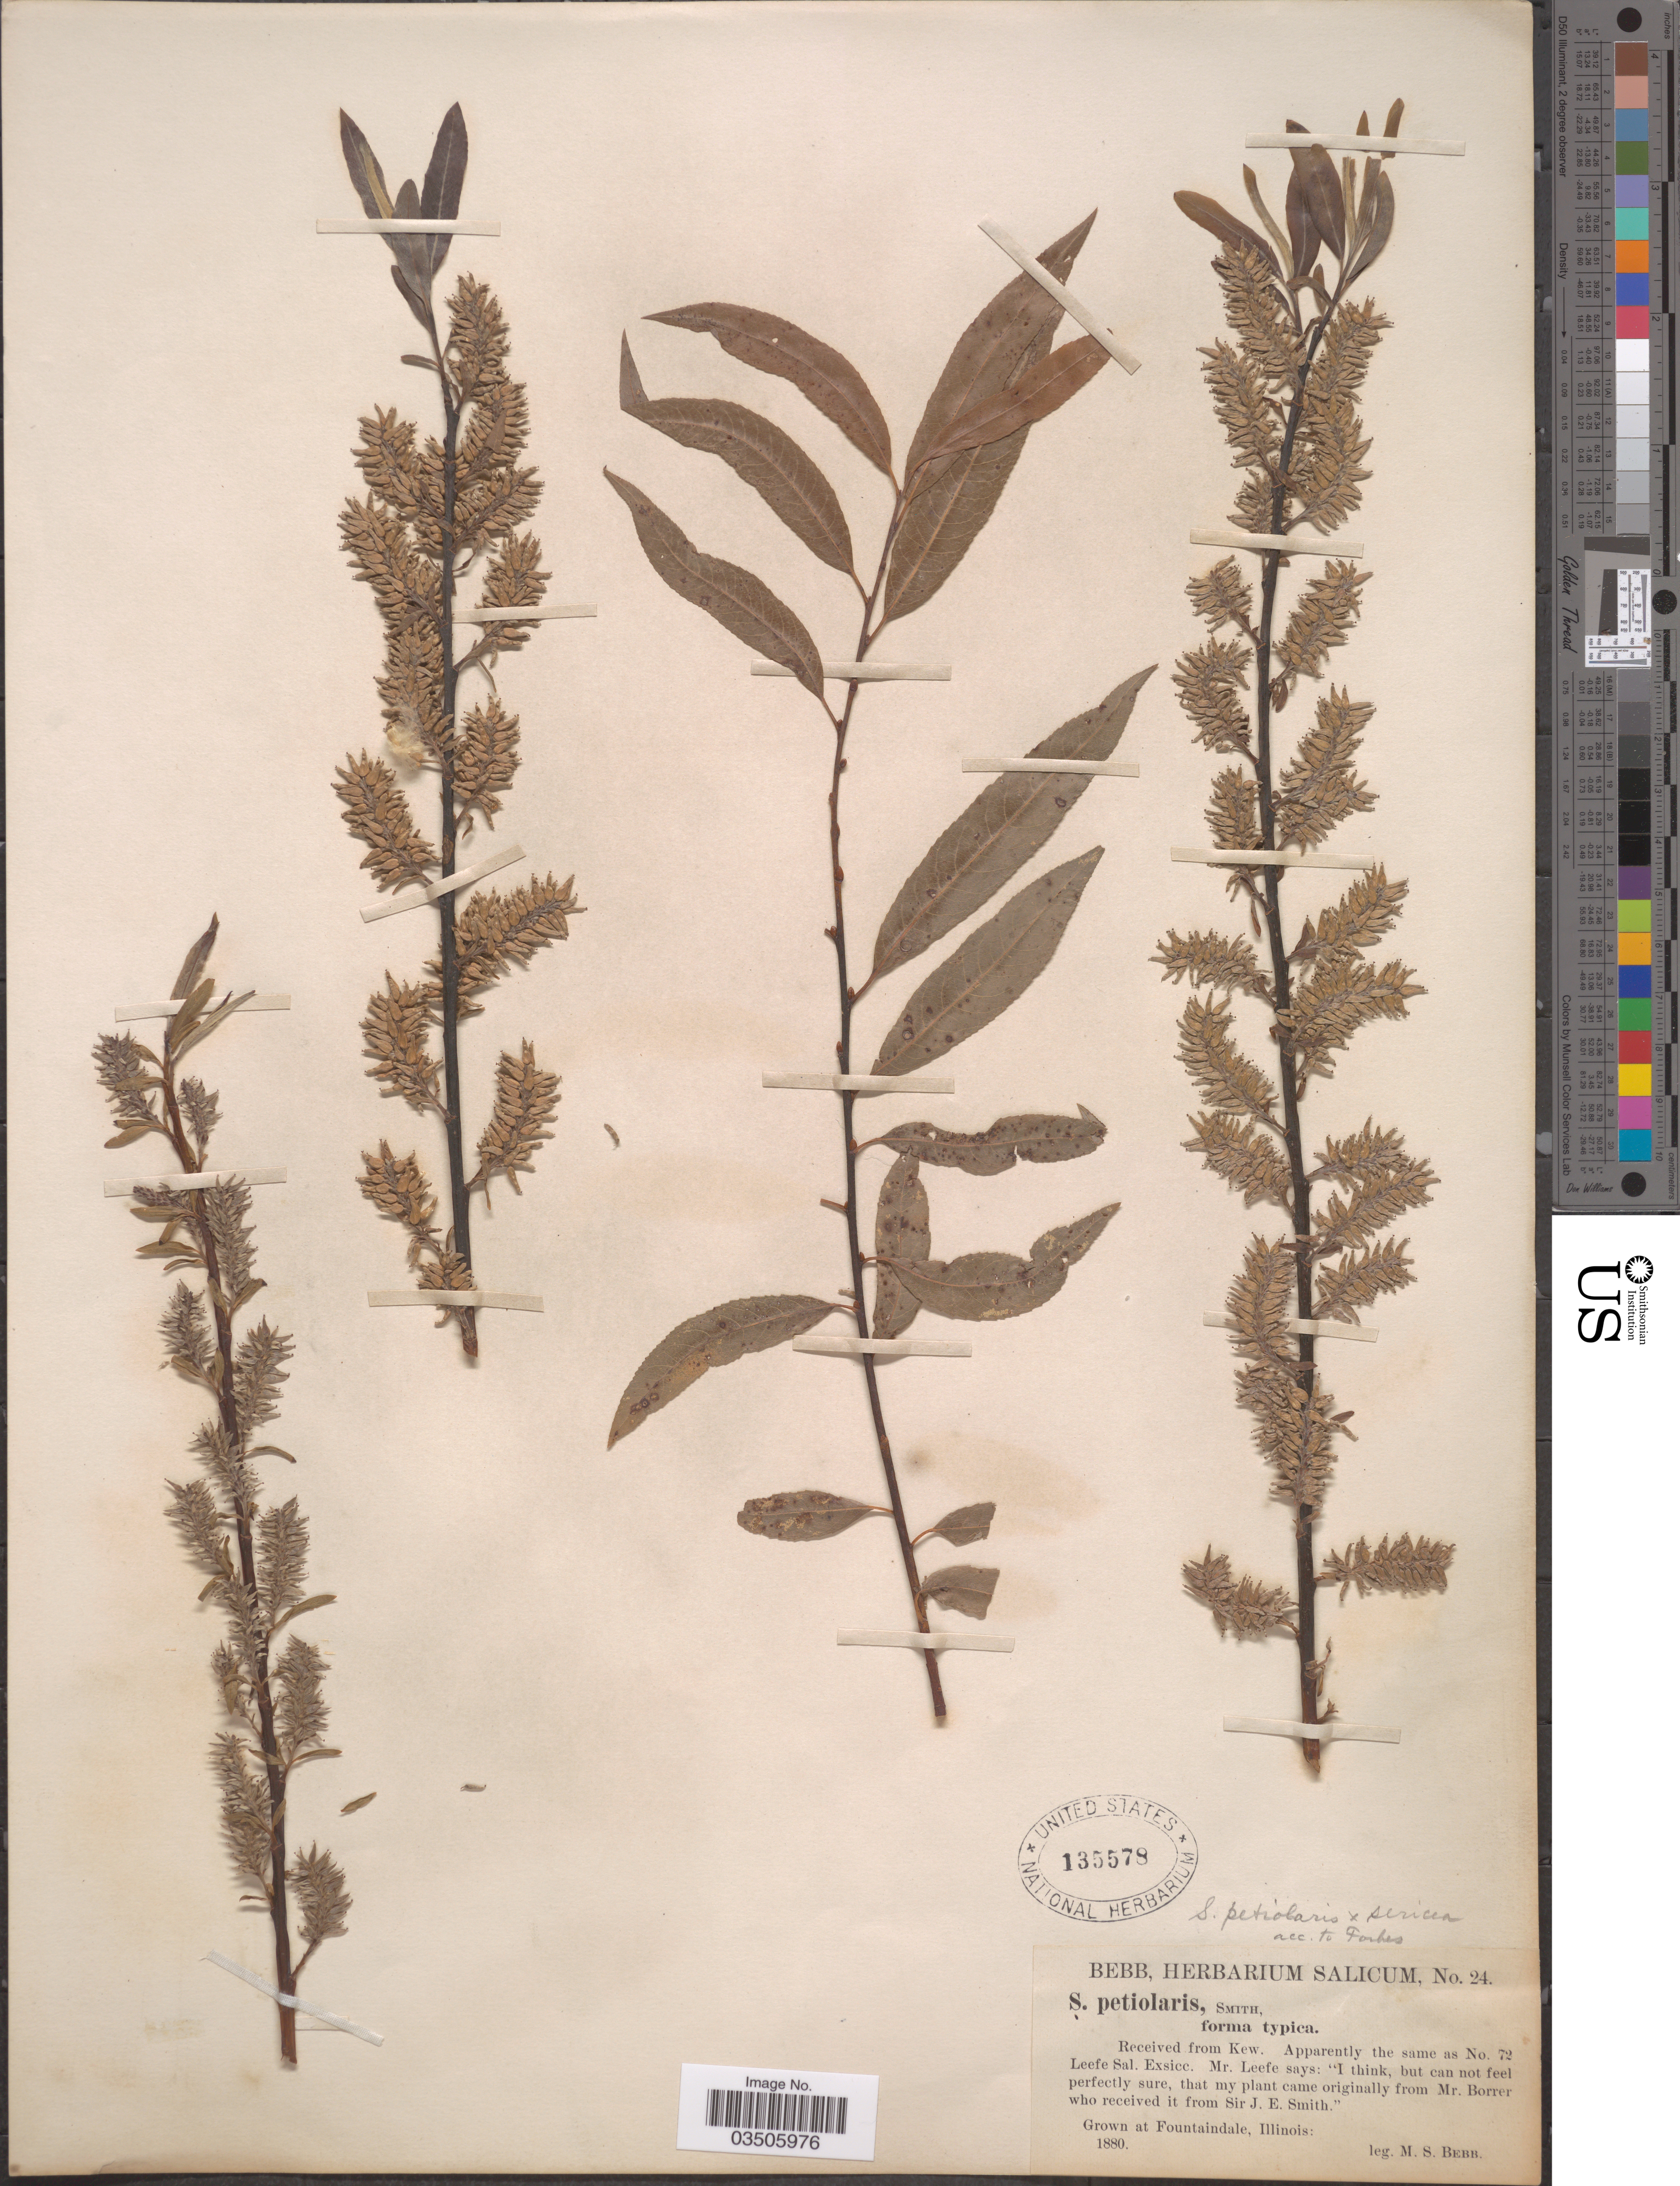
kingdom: Plantae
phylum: Tracheophyta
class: Magnoliopsida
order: Malpighiales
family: Salicaceae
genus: Salix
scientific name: Salix subsericea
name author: (Andersson) C.K. Schneid.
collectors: M. Bebb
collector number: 24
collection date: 1880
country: United States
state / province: Illinois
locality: Grown at Fountaindale.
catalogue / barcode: US 135578